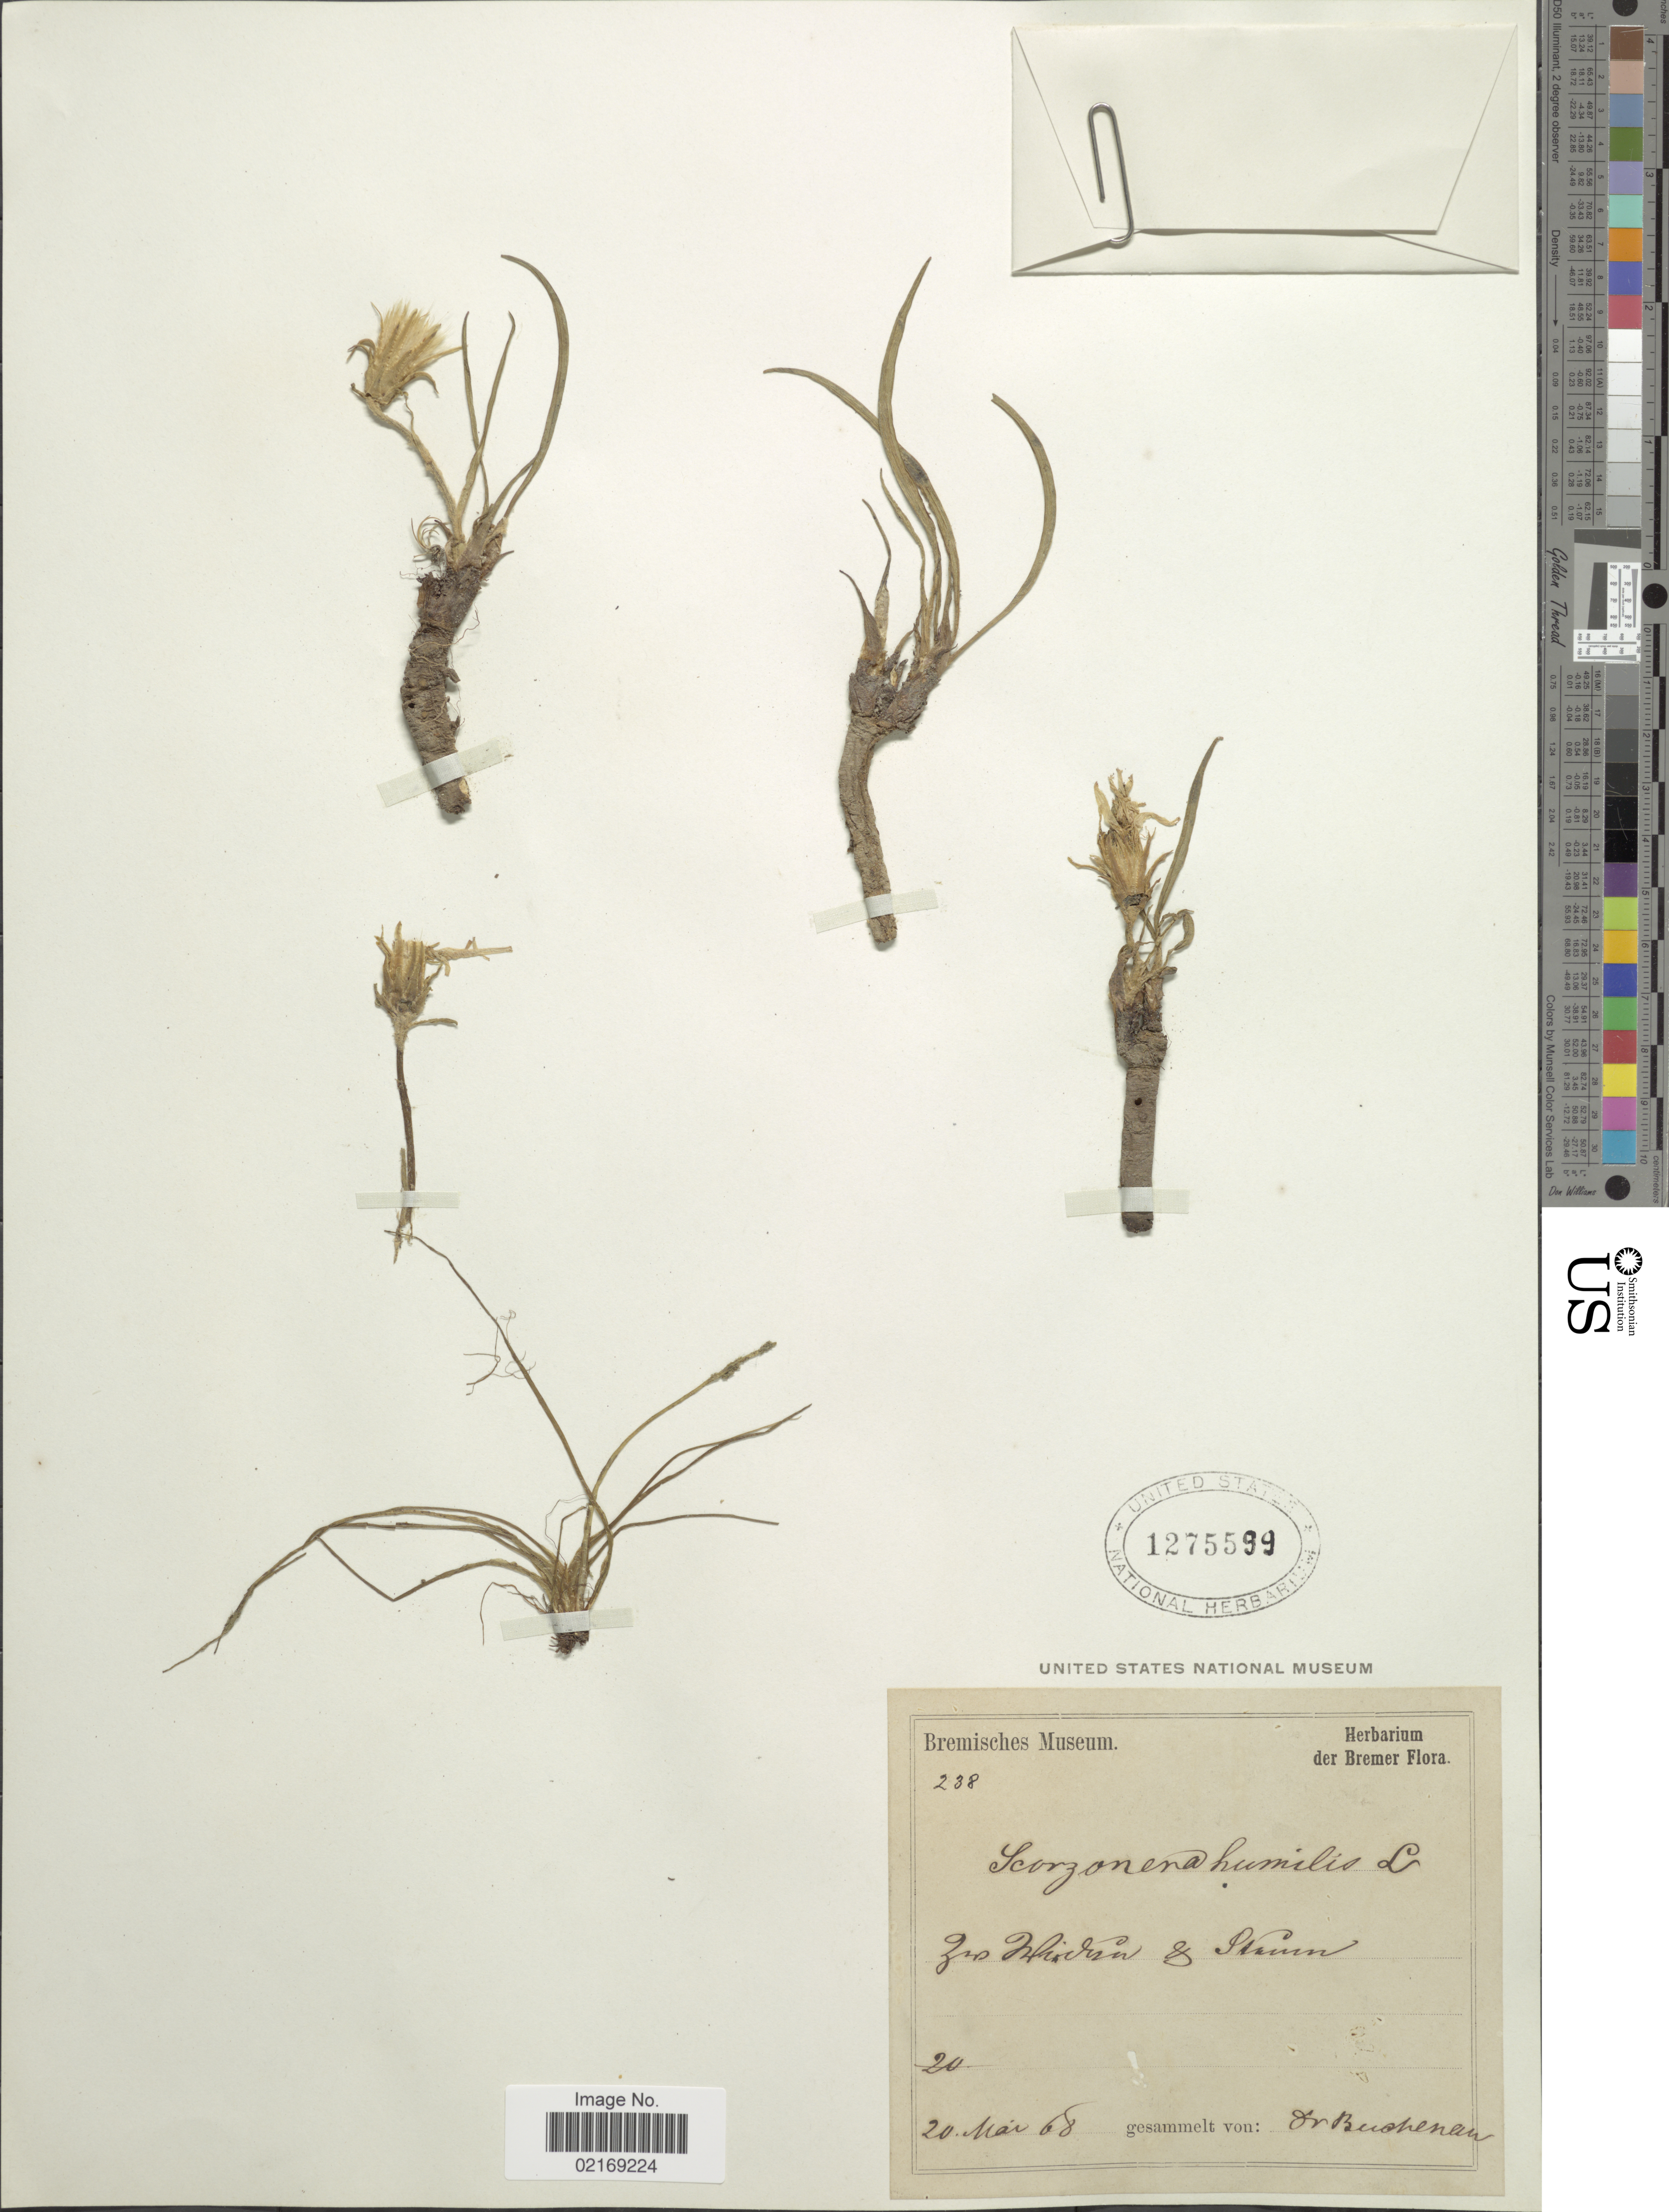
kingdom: Plantae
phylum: Tracheophyta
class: Magnoliopsida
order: Asterales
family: Asteraceae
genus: Scorzonera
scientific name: Scorzonera humilis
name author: L.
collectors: Buchenau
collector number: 238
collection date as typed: Transcribed d/m/y: 20/5/68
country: Germany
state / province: Bremen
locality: Zus Nlichen & Psunn. [interpreted]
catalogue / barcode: US 1275599